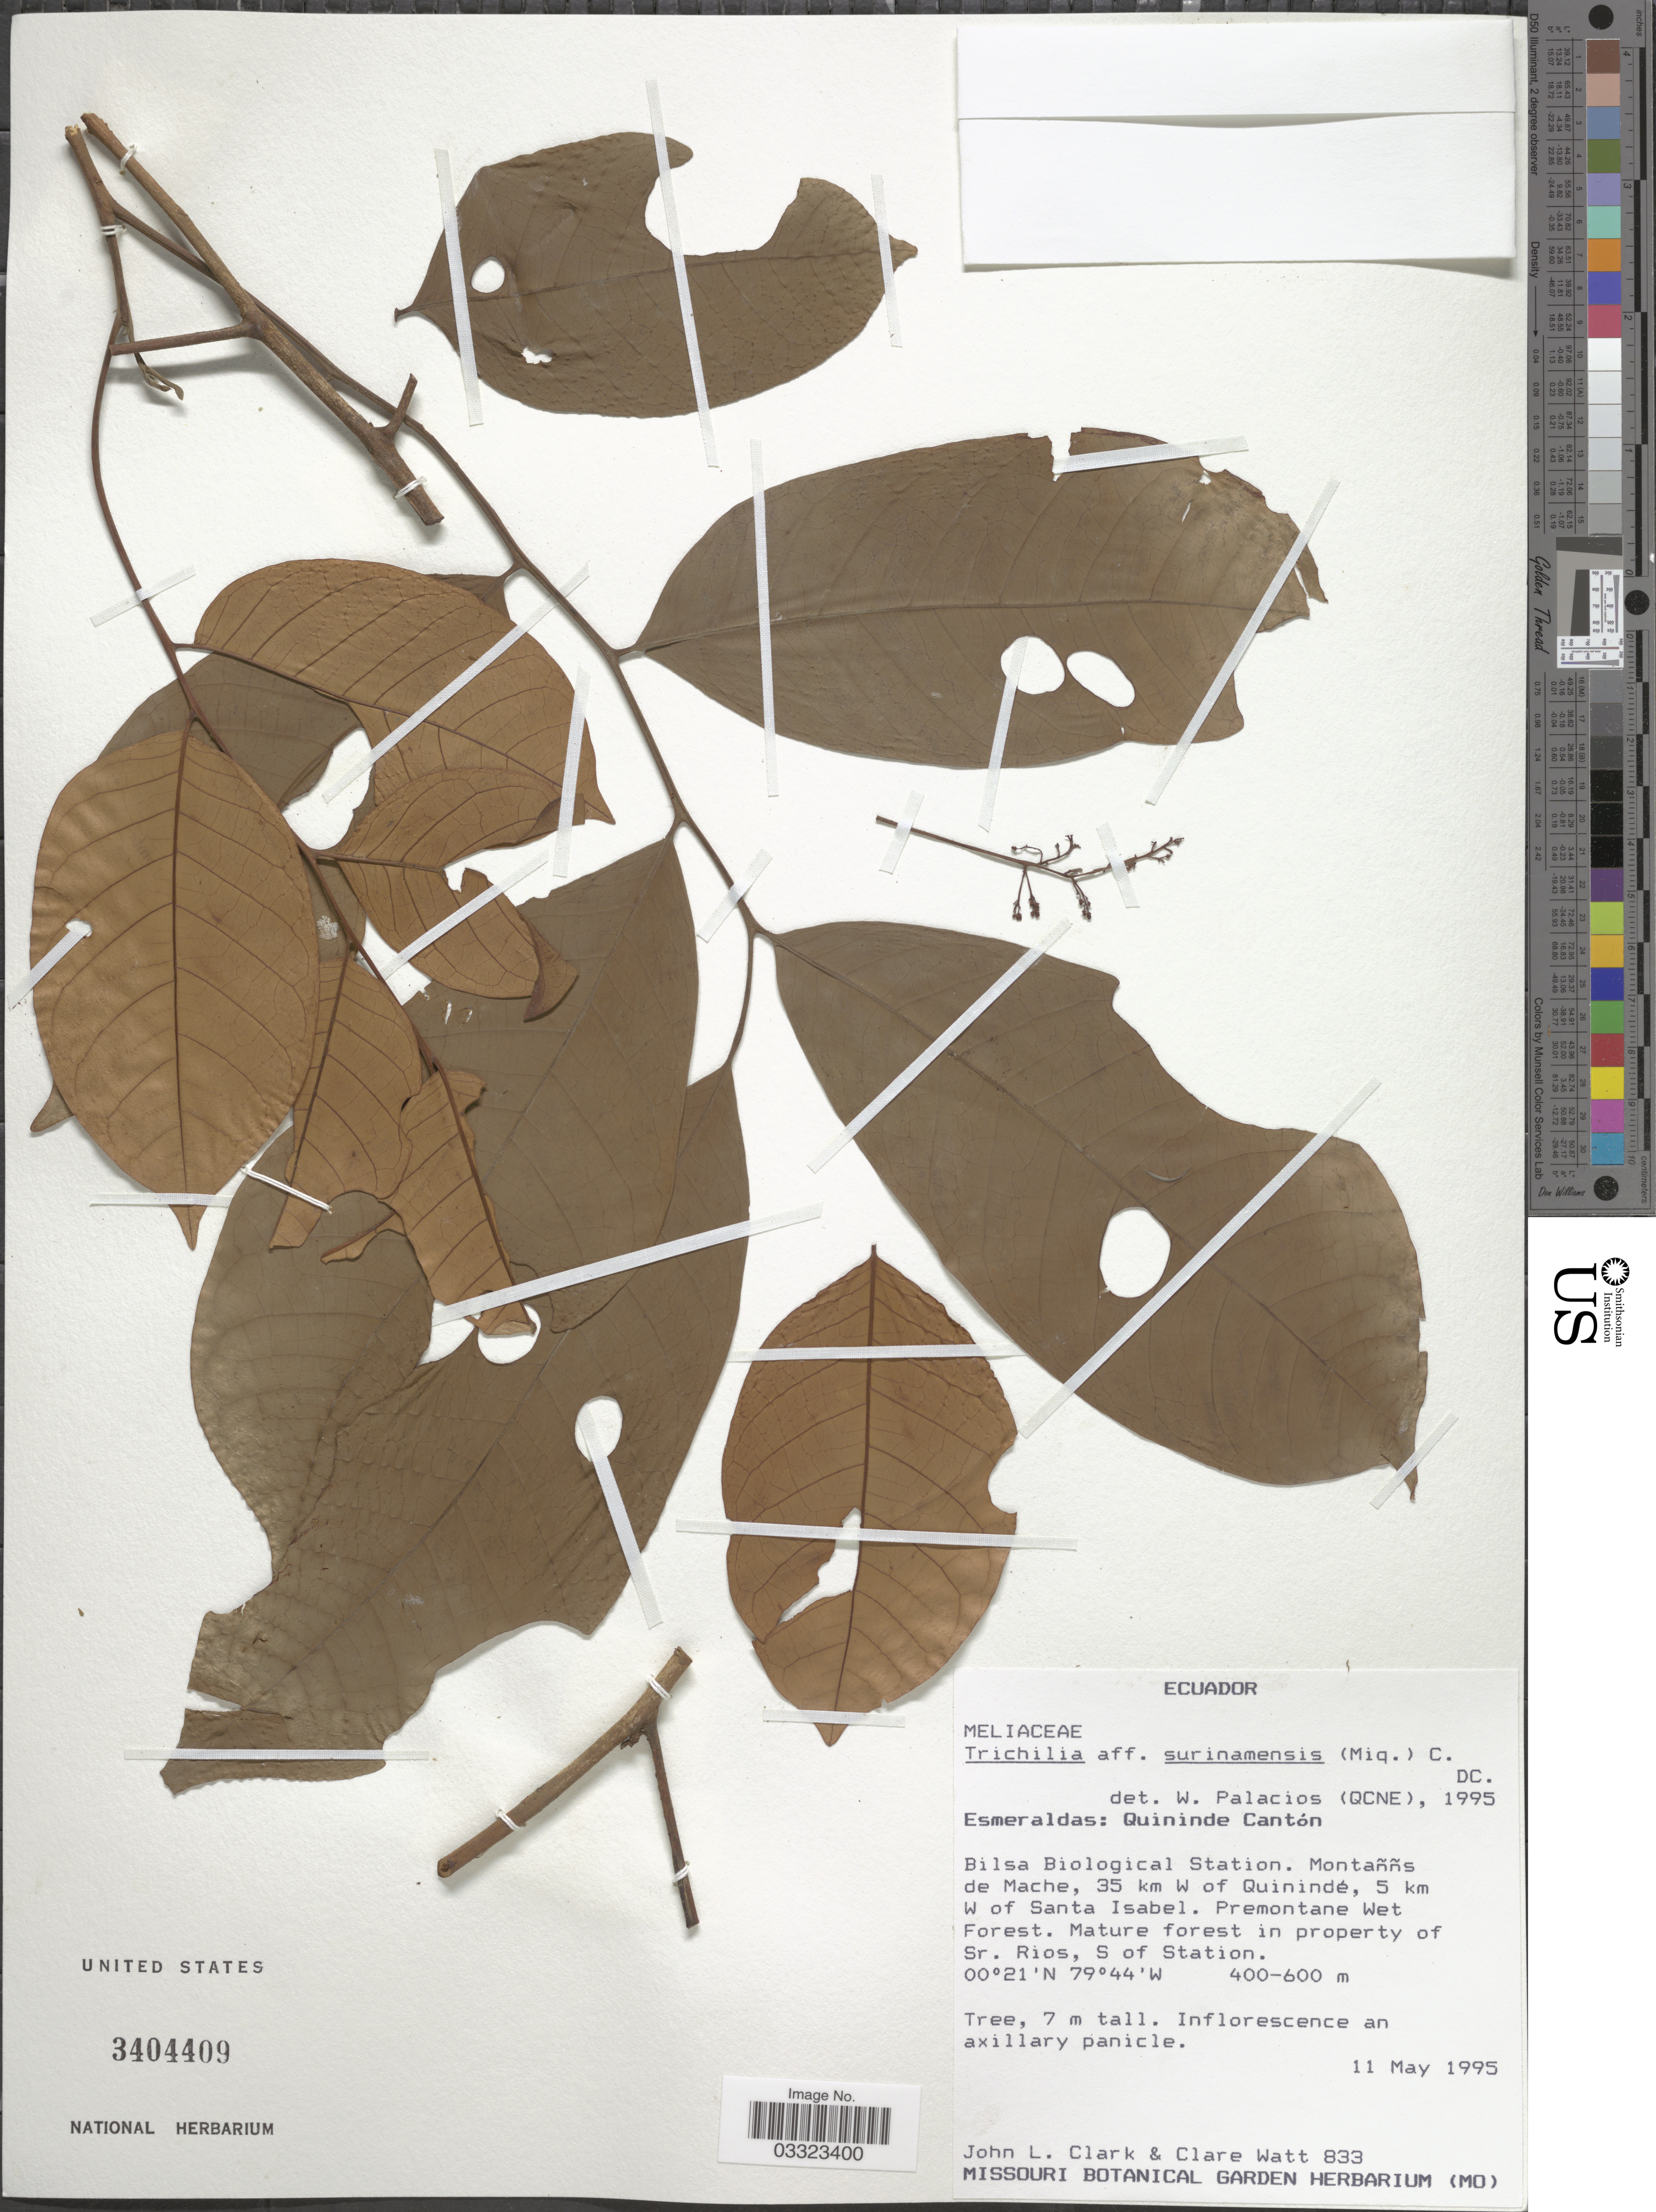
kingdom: Plantae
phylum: Tracheophyta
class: Magnoliopsida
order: Sapindales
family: Meliaceae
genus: Trichilia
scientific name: Trichilia surinamensis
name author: (Miq.) C. DC.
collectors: J. L. Clark & C. Watt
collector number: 833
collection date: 1995-05-11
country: Ecuador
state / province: Esmeraldas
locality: Quininde Cantón, Bilsa Biological Station. Mache mountains, 35 km W of Quinindé, 5 km W of Santa Isabel.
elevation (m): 400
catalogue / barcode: US 3404409